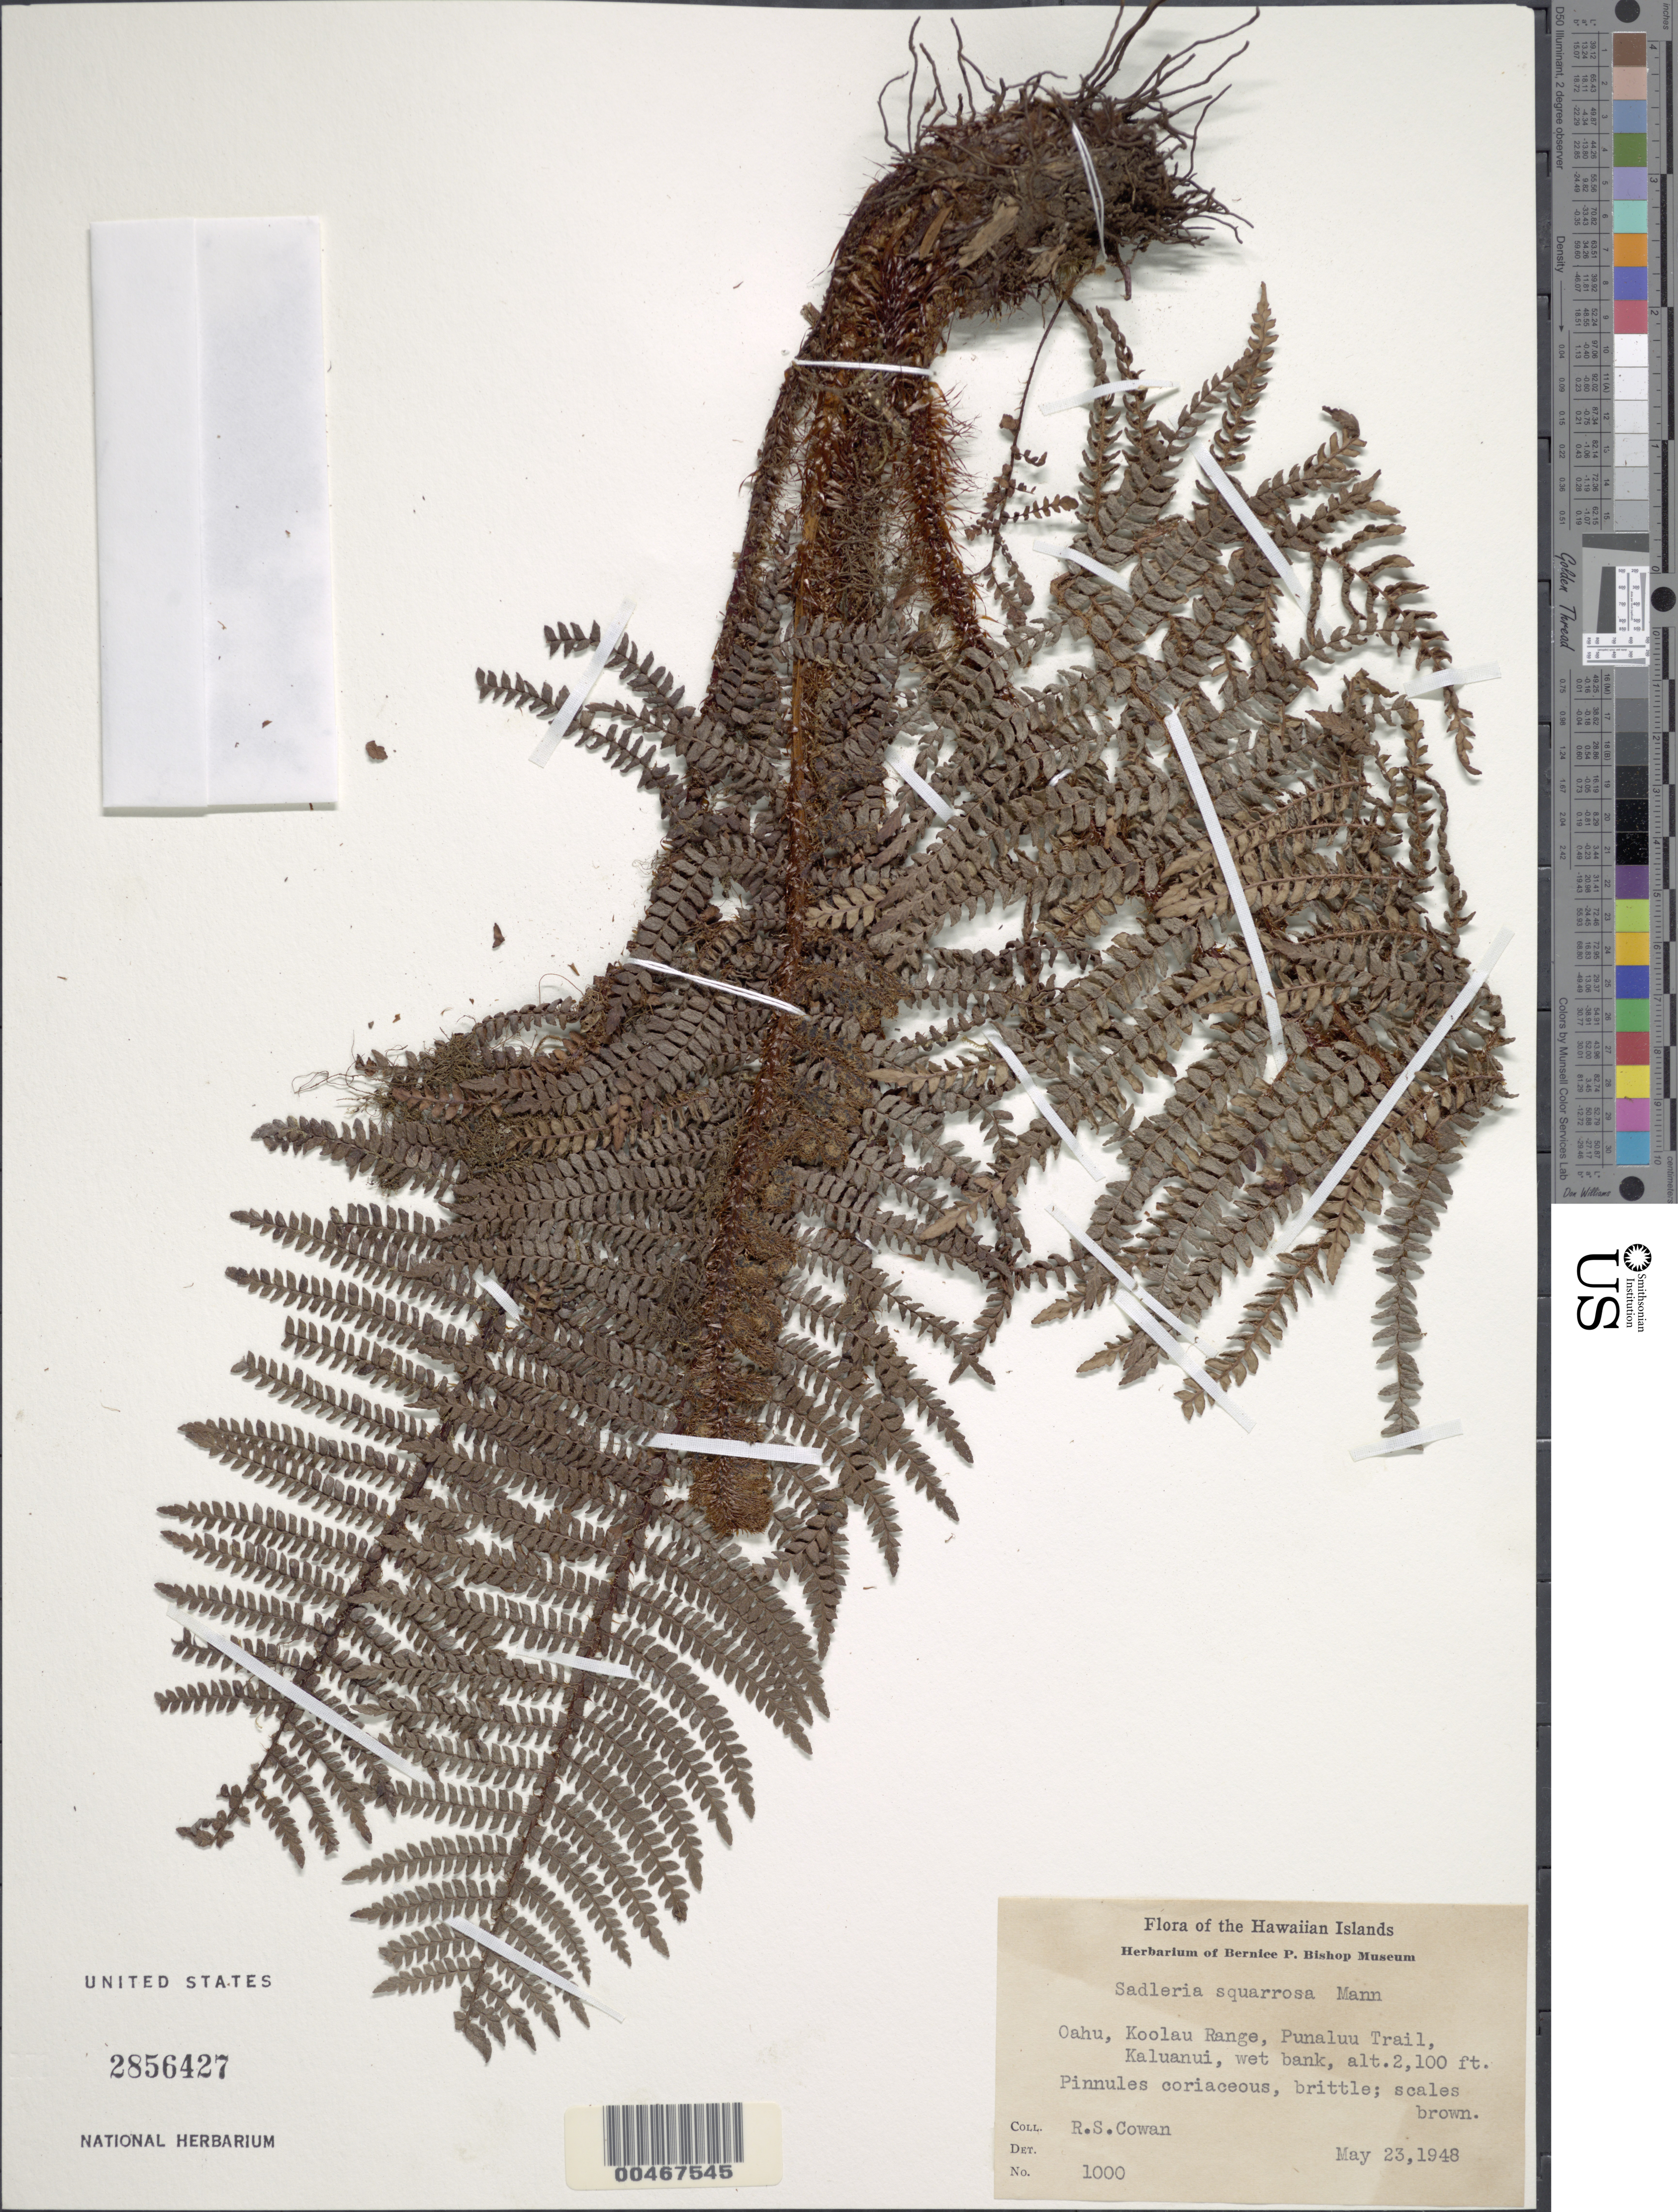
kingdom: Plantae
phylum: Tracheophyta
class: Polypodiopsida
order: Polypodiales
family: Blechnaceae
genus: Sadleria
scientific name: Sadleria squarrosa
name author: (Gaudich.) T. Moore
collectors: R. S. Cowan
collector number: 1000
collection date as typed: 23 May 1948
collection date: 1948-05-23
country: United States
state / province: Hawaii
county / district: Honolulu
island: Oahu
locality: Koolau Range, Punaluu Trail, Kaluanui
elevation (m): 640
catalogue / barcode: US 2856427